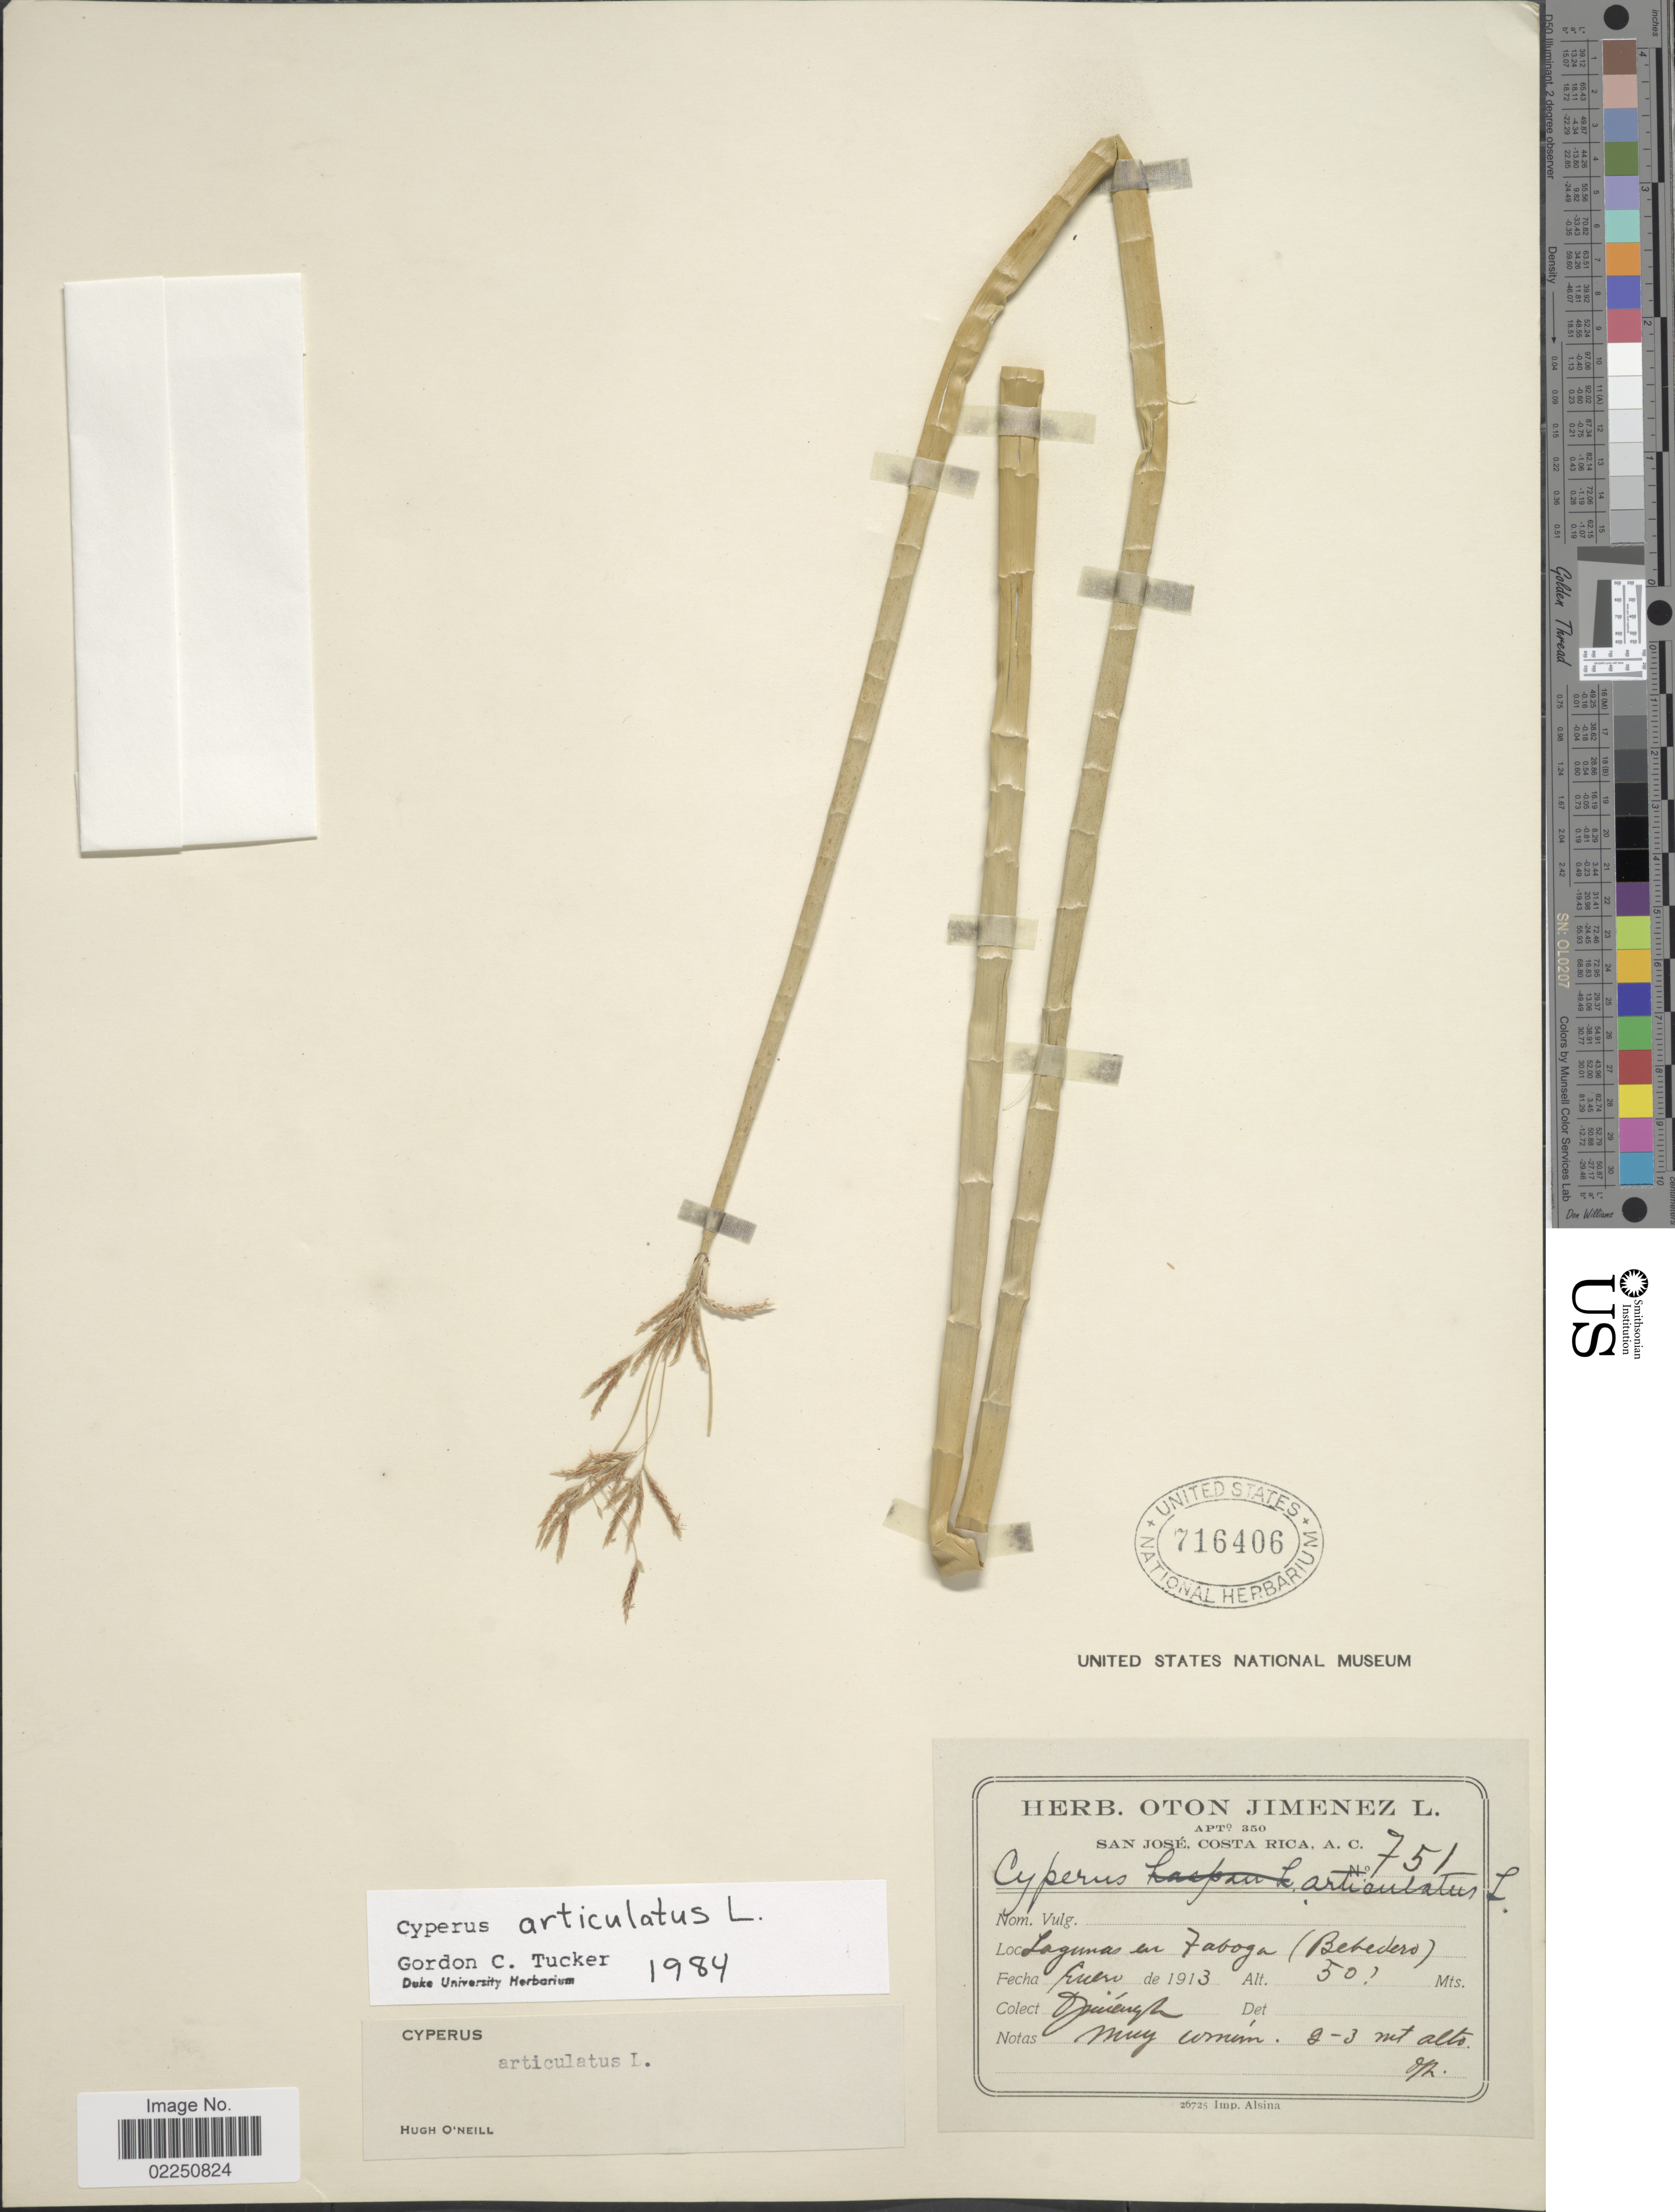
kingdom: Plantae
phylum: Tracheophyta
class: Liliopsida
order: Poales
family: Cyperaceae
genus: Cyperus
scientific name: Cyperus articulatus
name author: L.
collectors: L. Jiménez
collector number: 751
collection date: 1913-01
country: Costa Rica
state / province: Guanacaste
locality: Lagunas en Taboga (Bebedero)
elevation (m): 50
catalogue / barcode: US 716406